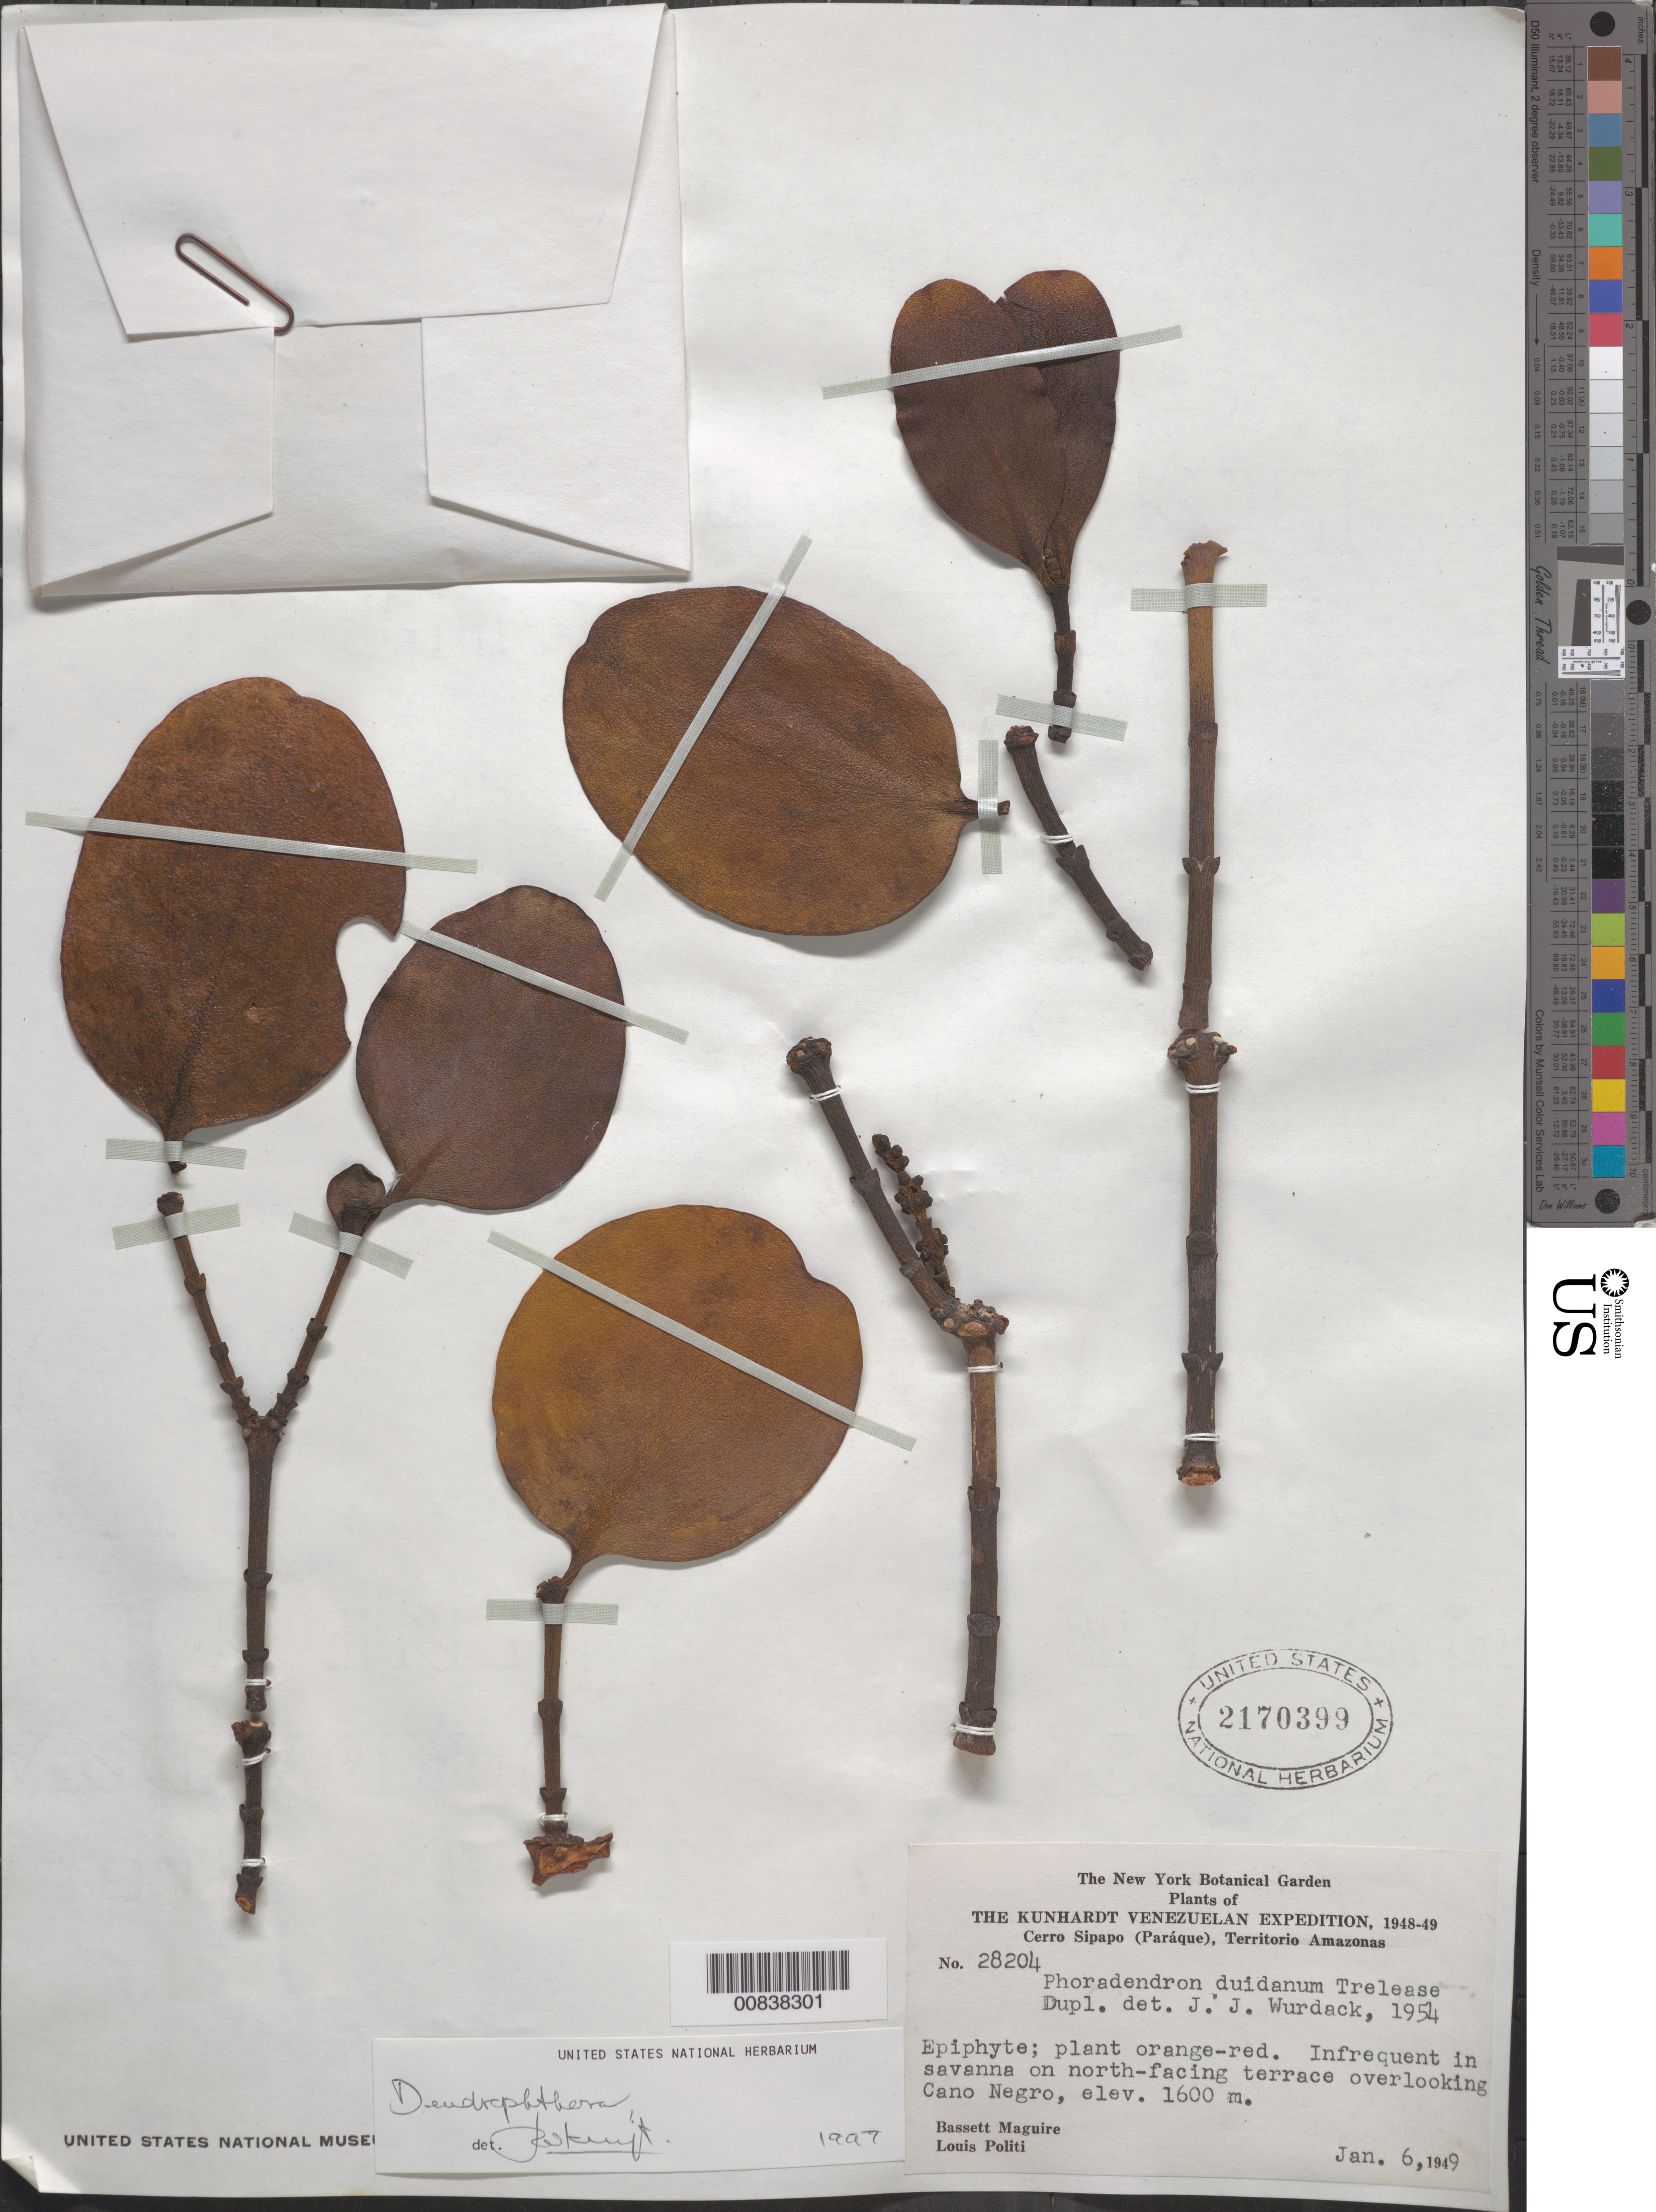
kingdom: Plantae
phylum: Tracheophyta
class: Magnoliopsida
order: Santalales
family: Viscaceae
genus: Dendrophthora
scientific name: Dendrophthora sp.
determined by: Kuijt, Job, (CANADA)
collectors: B. Maguire & L. Politi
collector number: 28204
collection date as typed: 6-Jan-49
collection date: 1949-01-06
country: Venezuela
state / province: Amazonas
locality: Cerro Sipapo (Paráque), overlooking Caño Negro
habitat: Savanna on north-facing terrace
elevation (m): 1600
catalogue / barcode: US 2170399